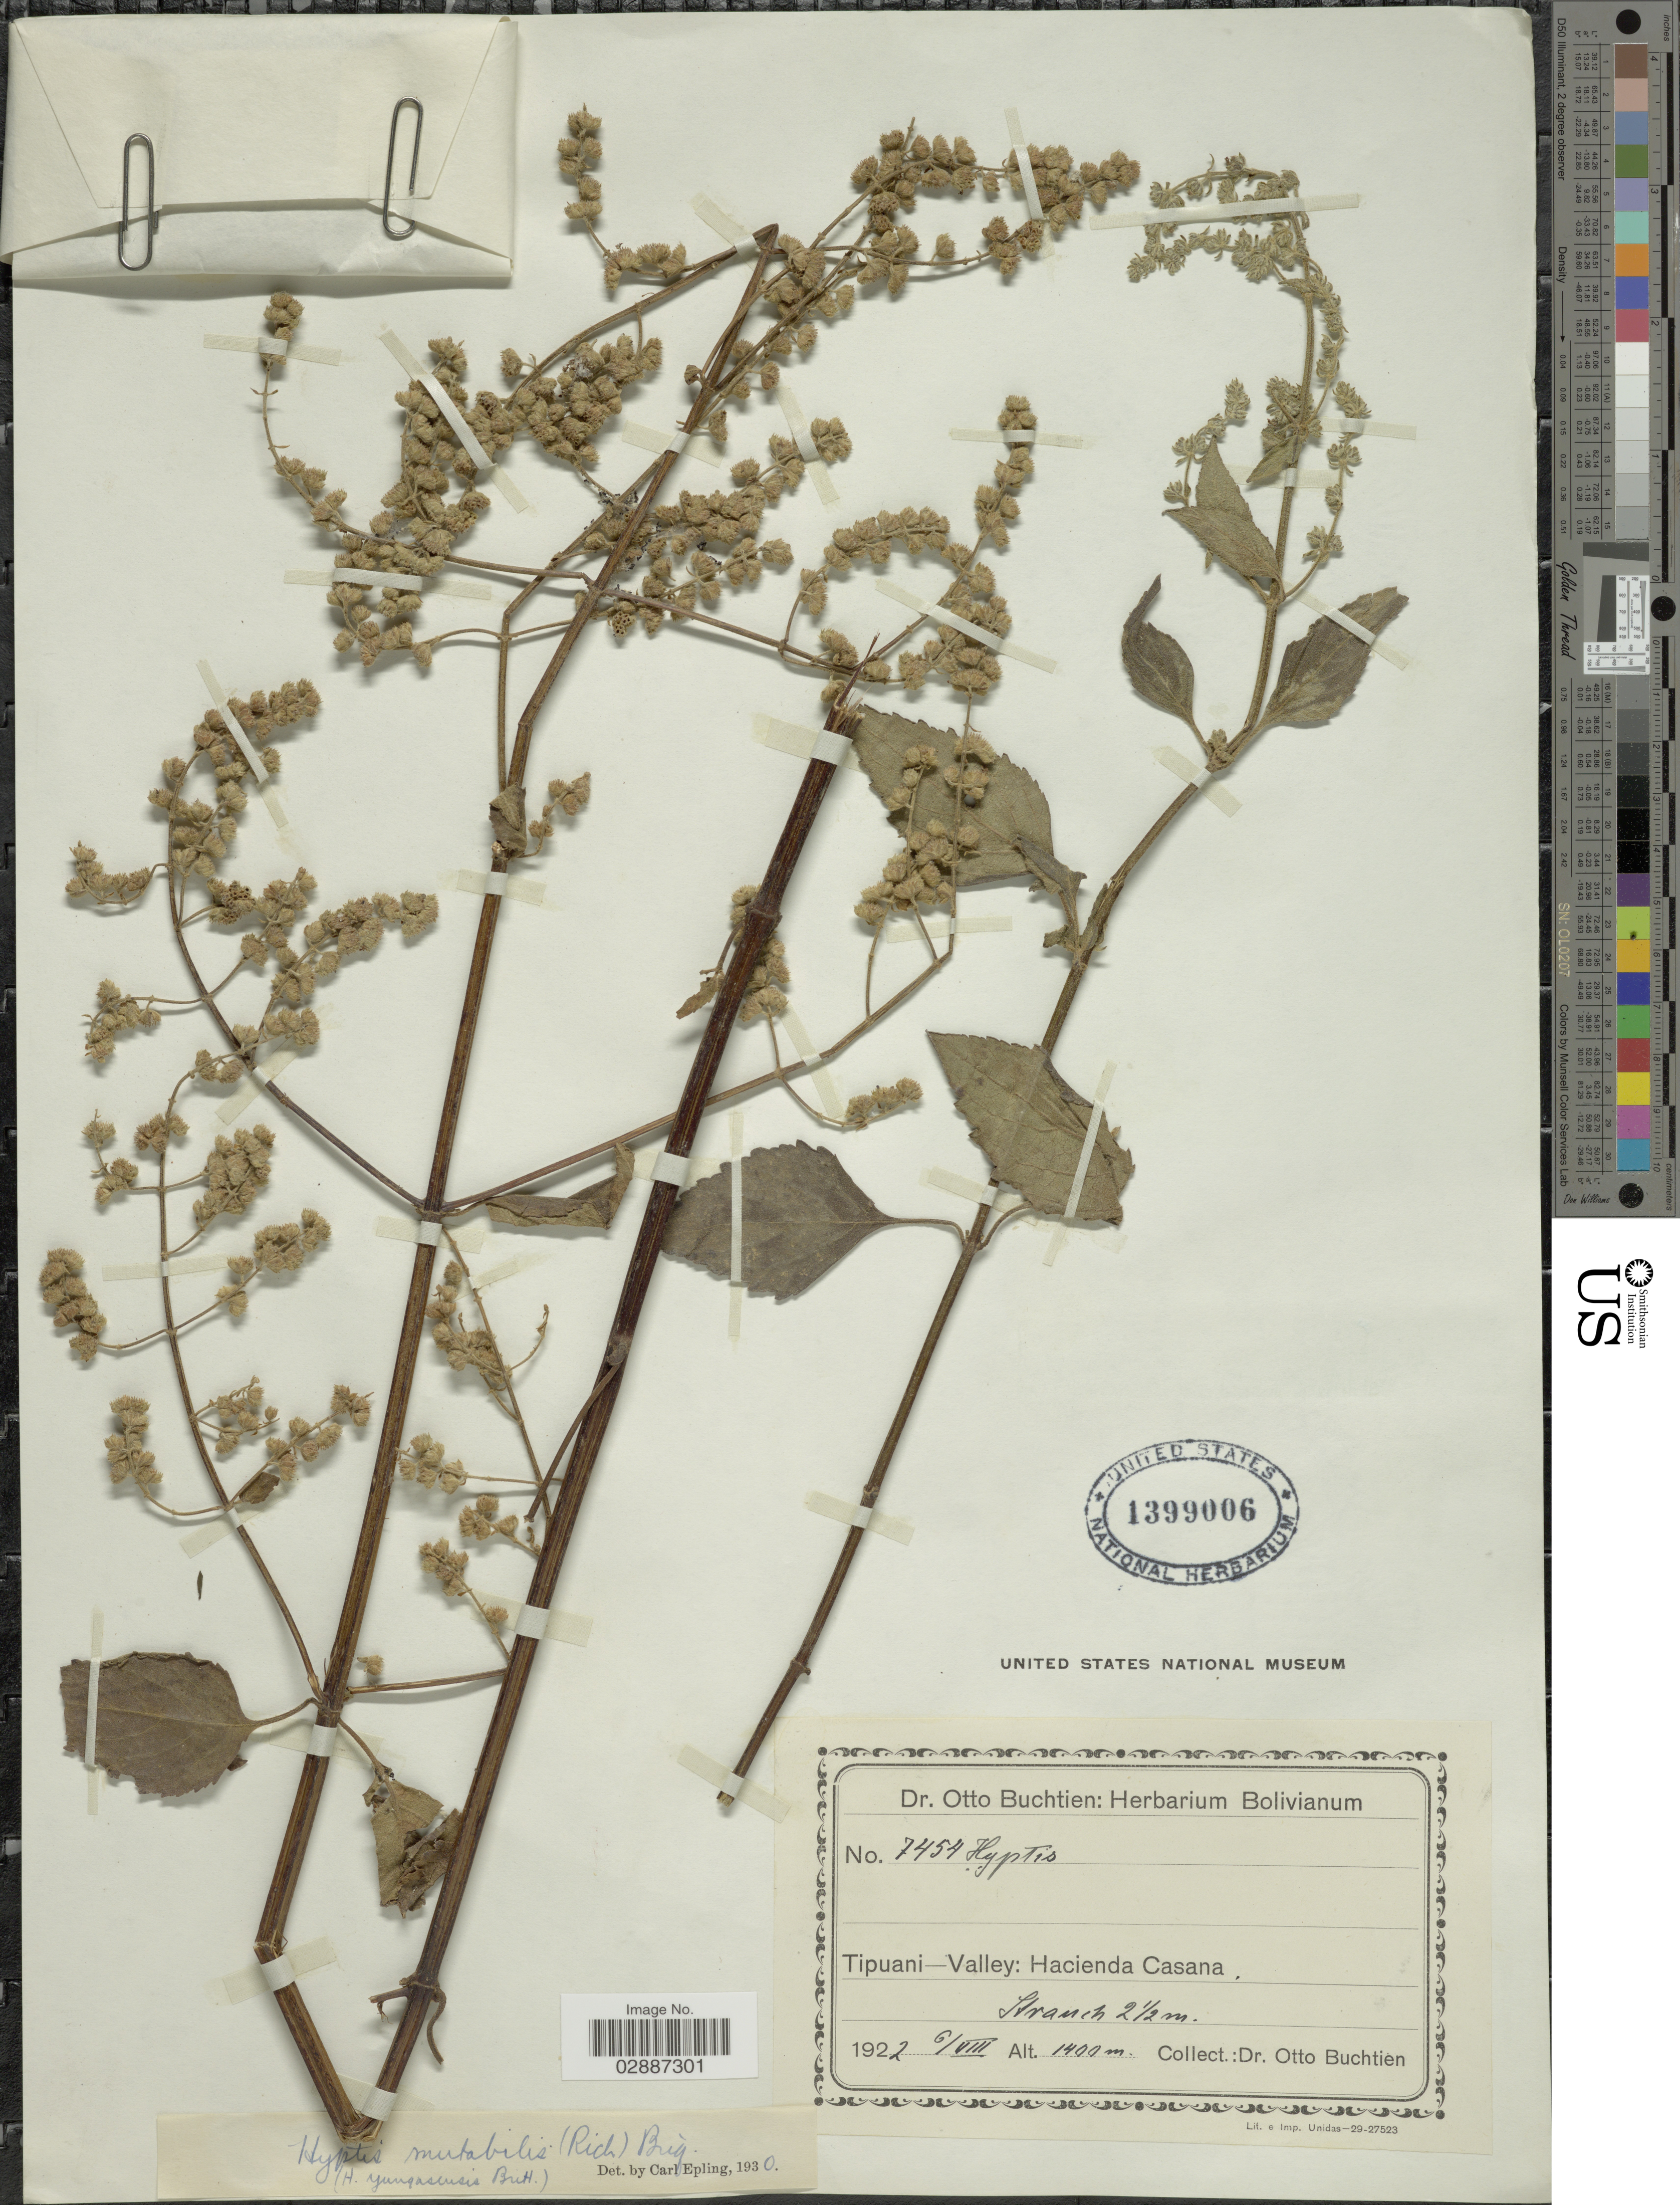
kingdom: Plantae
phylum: Tracheophyta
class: Magnoliopsida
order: Lamiales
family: Lamiaceae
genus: Cantinoa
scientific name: Cantinoa sp.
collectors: O. Buchtien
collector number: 7454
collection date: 1922-08-06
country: Bolivia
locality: Tipuani-Valley: Hacienda Casana.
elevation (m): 1400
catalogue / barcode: US 1399006